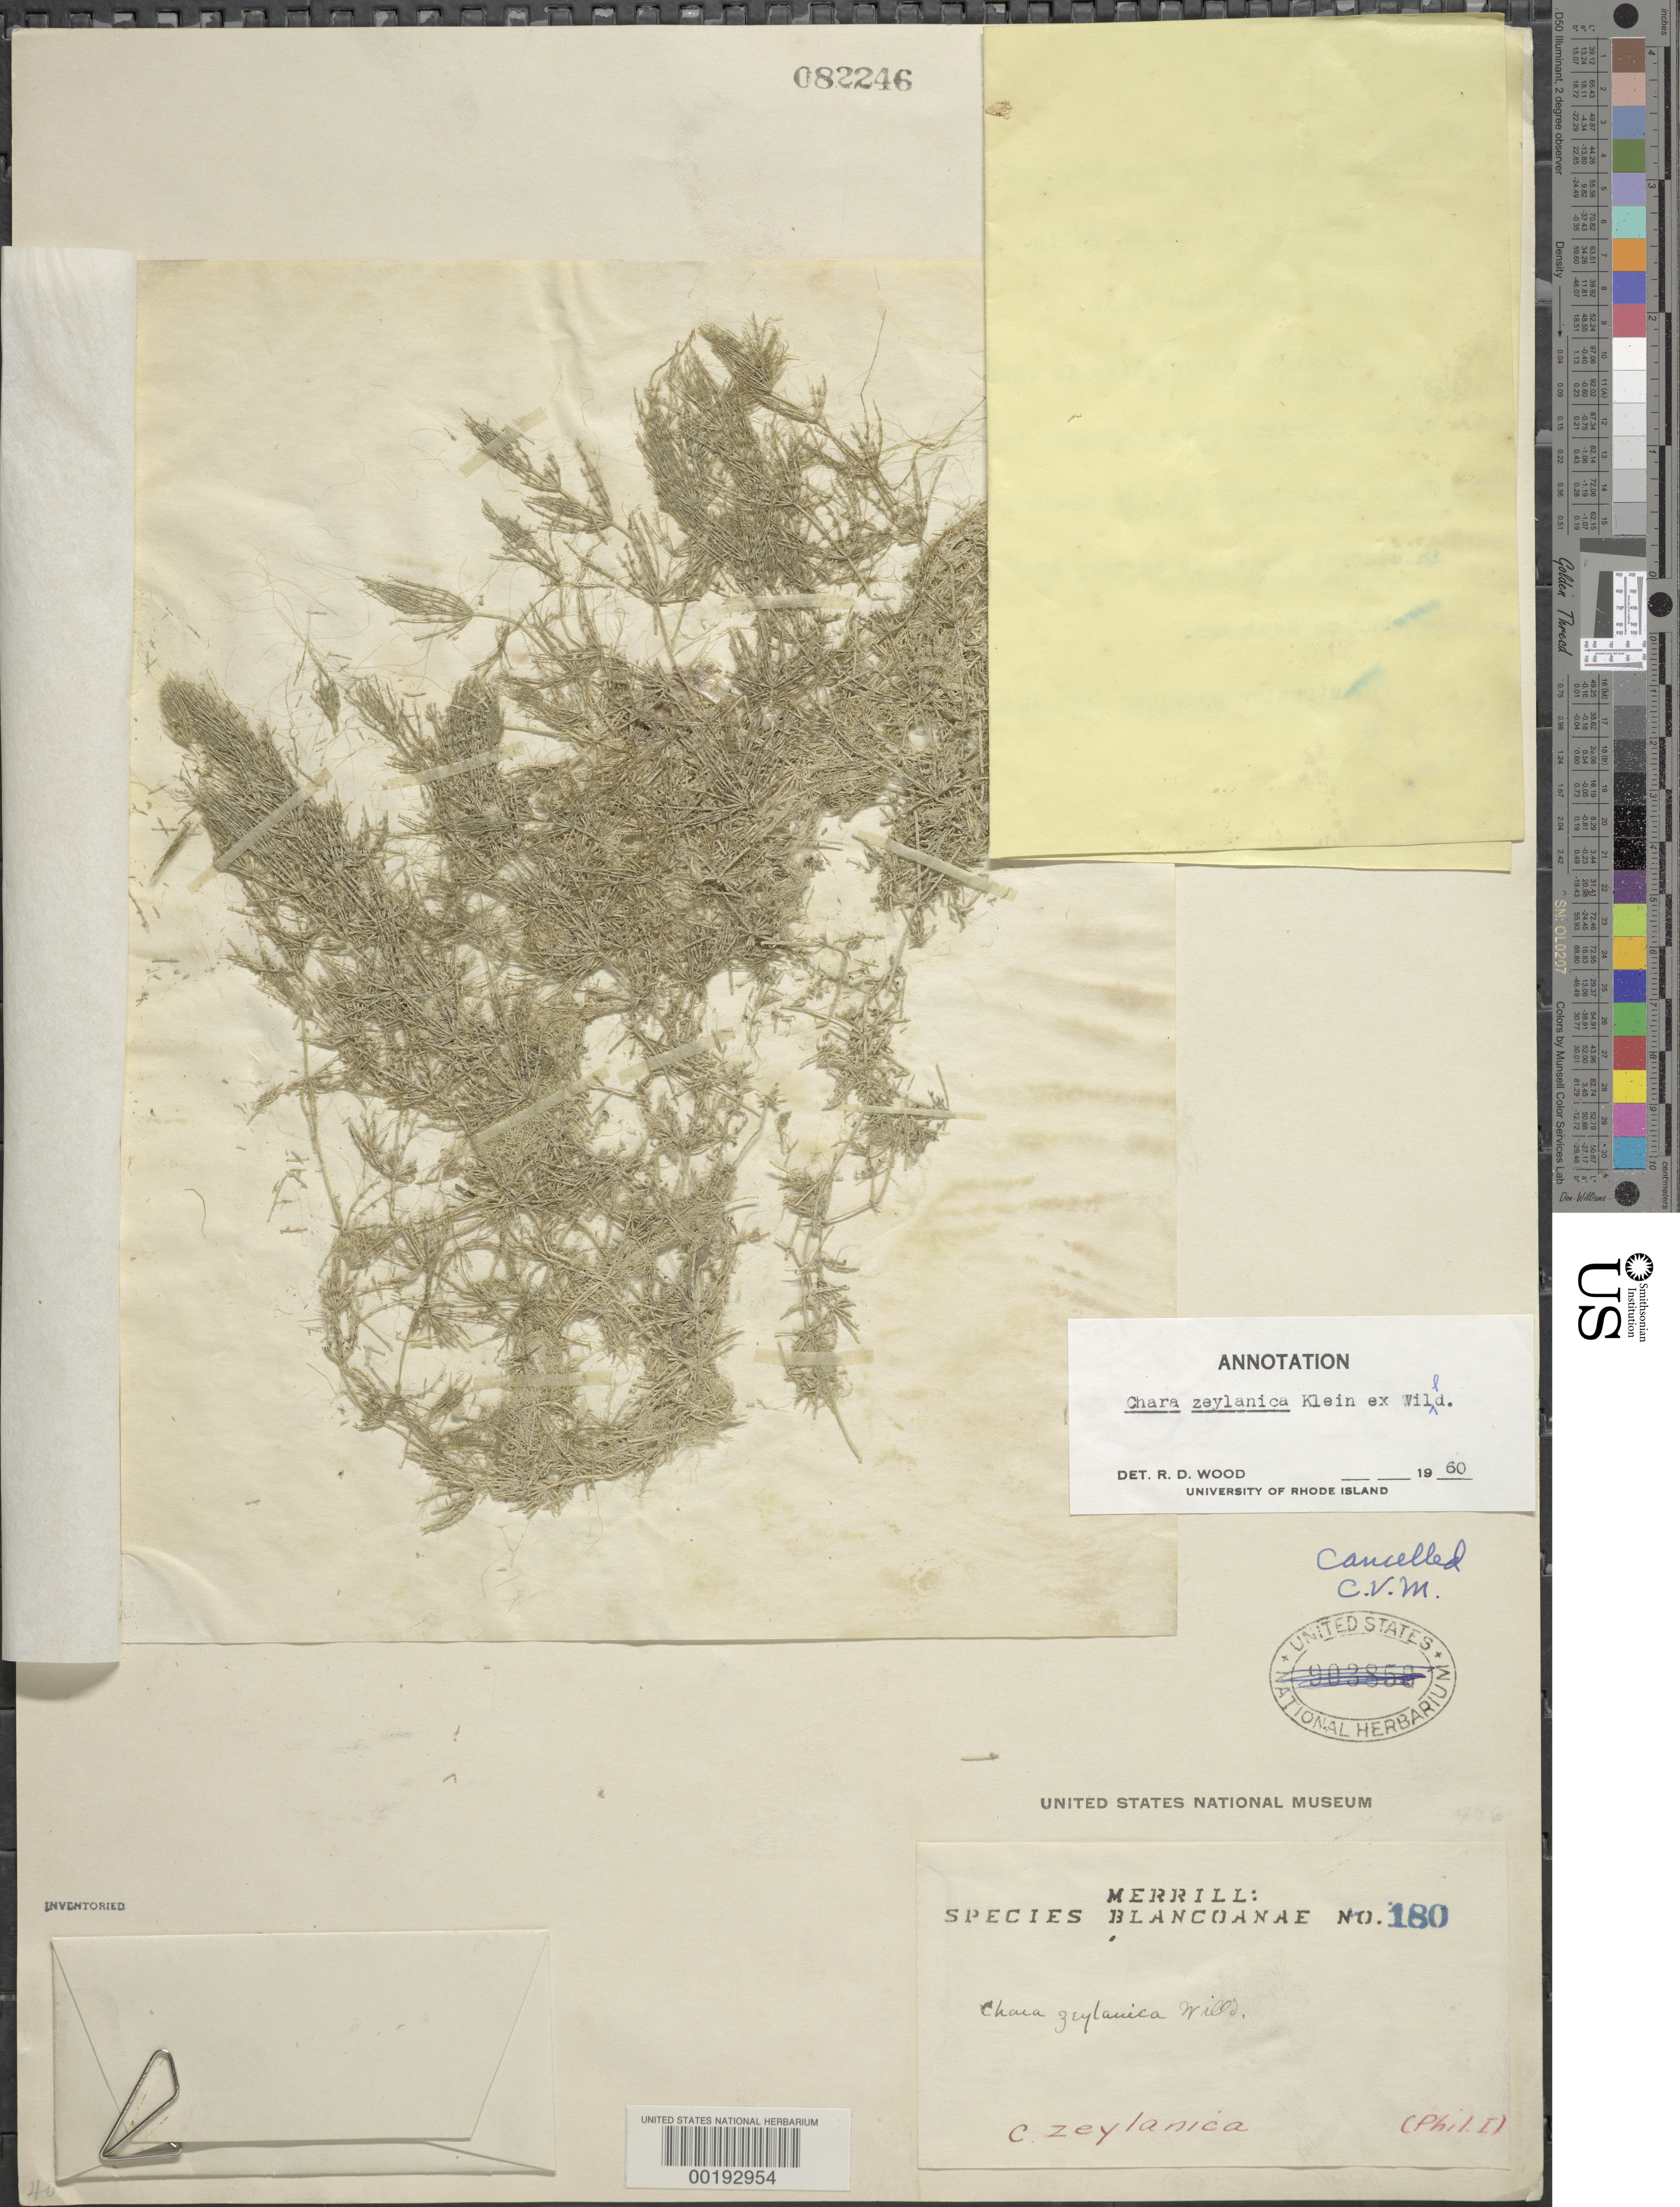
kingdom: Plantae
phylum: Charophyta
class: Charophyceae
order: Charales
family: Characeae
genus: Chara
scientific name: Chara zeylanica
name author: J.G. Klein ex Willd.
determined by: Wood, R. D.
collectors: E. D. Merrill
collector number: Sp. Blancoan. 0180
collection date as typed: Nov 1914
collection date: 1914-11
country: Philippines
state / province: National Capital Region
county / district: Manila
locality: Manila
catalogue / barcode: US 82246